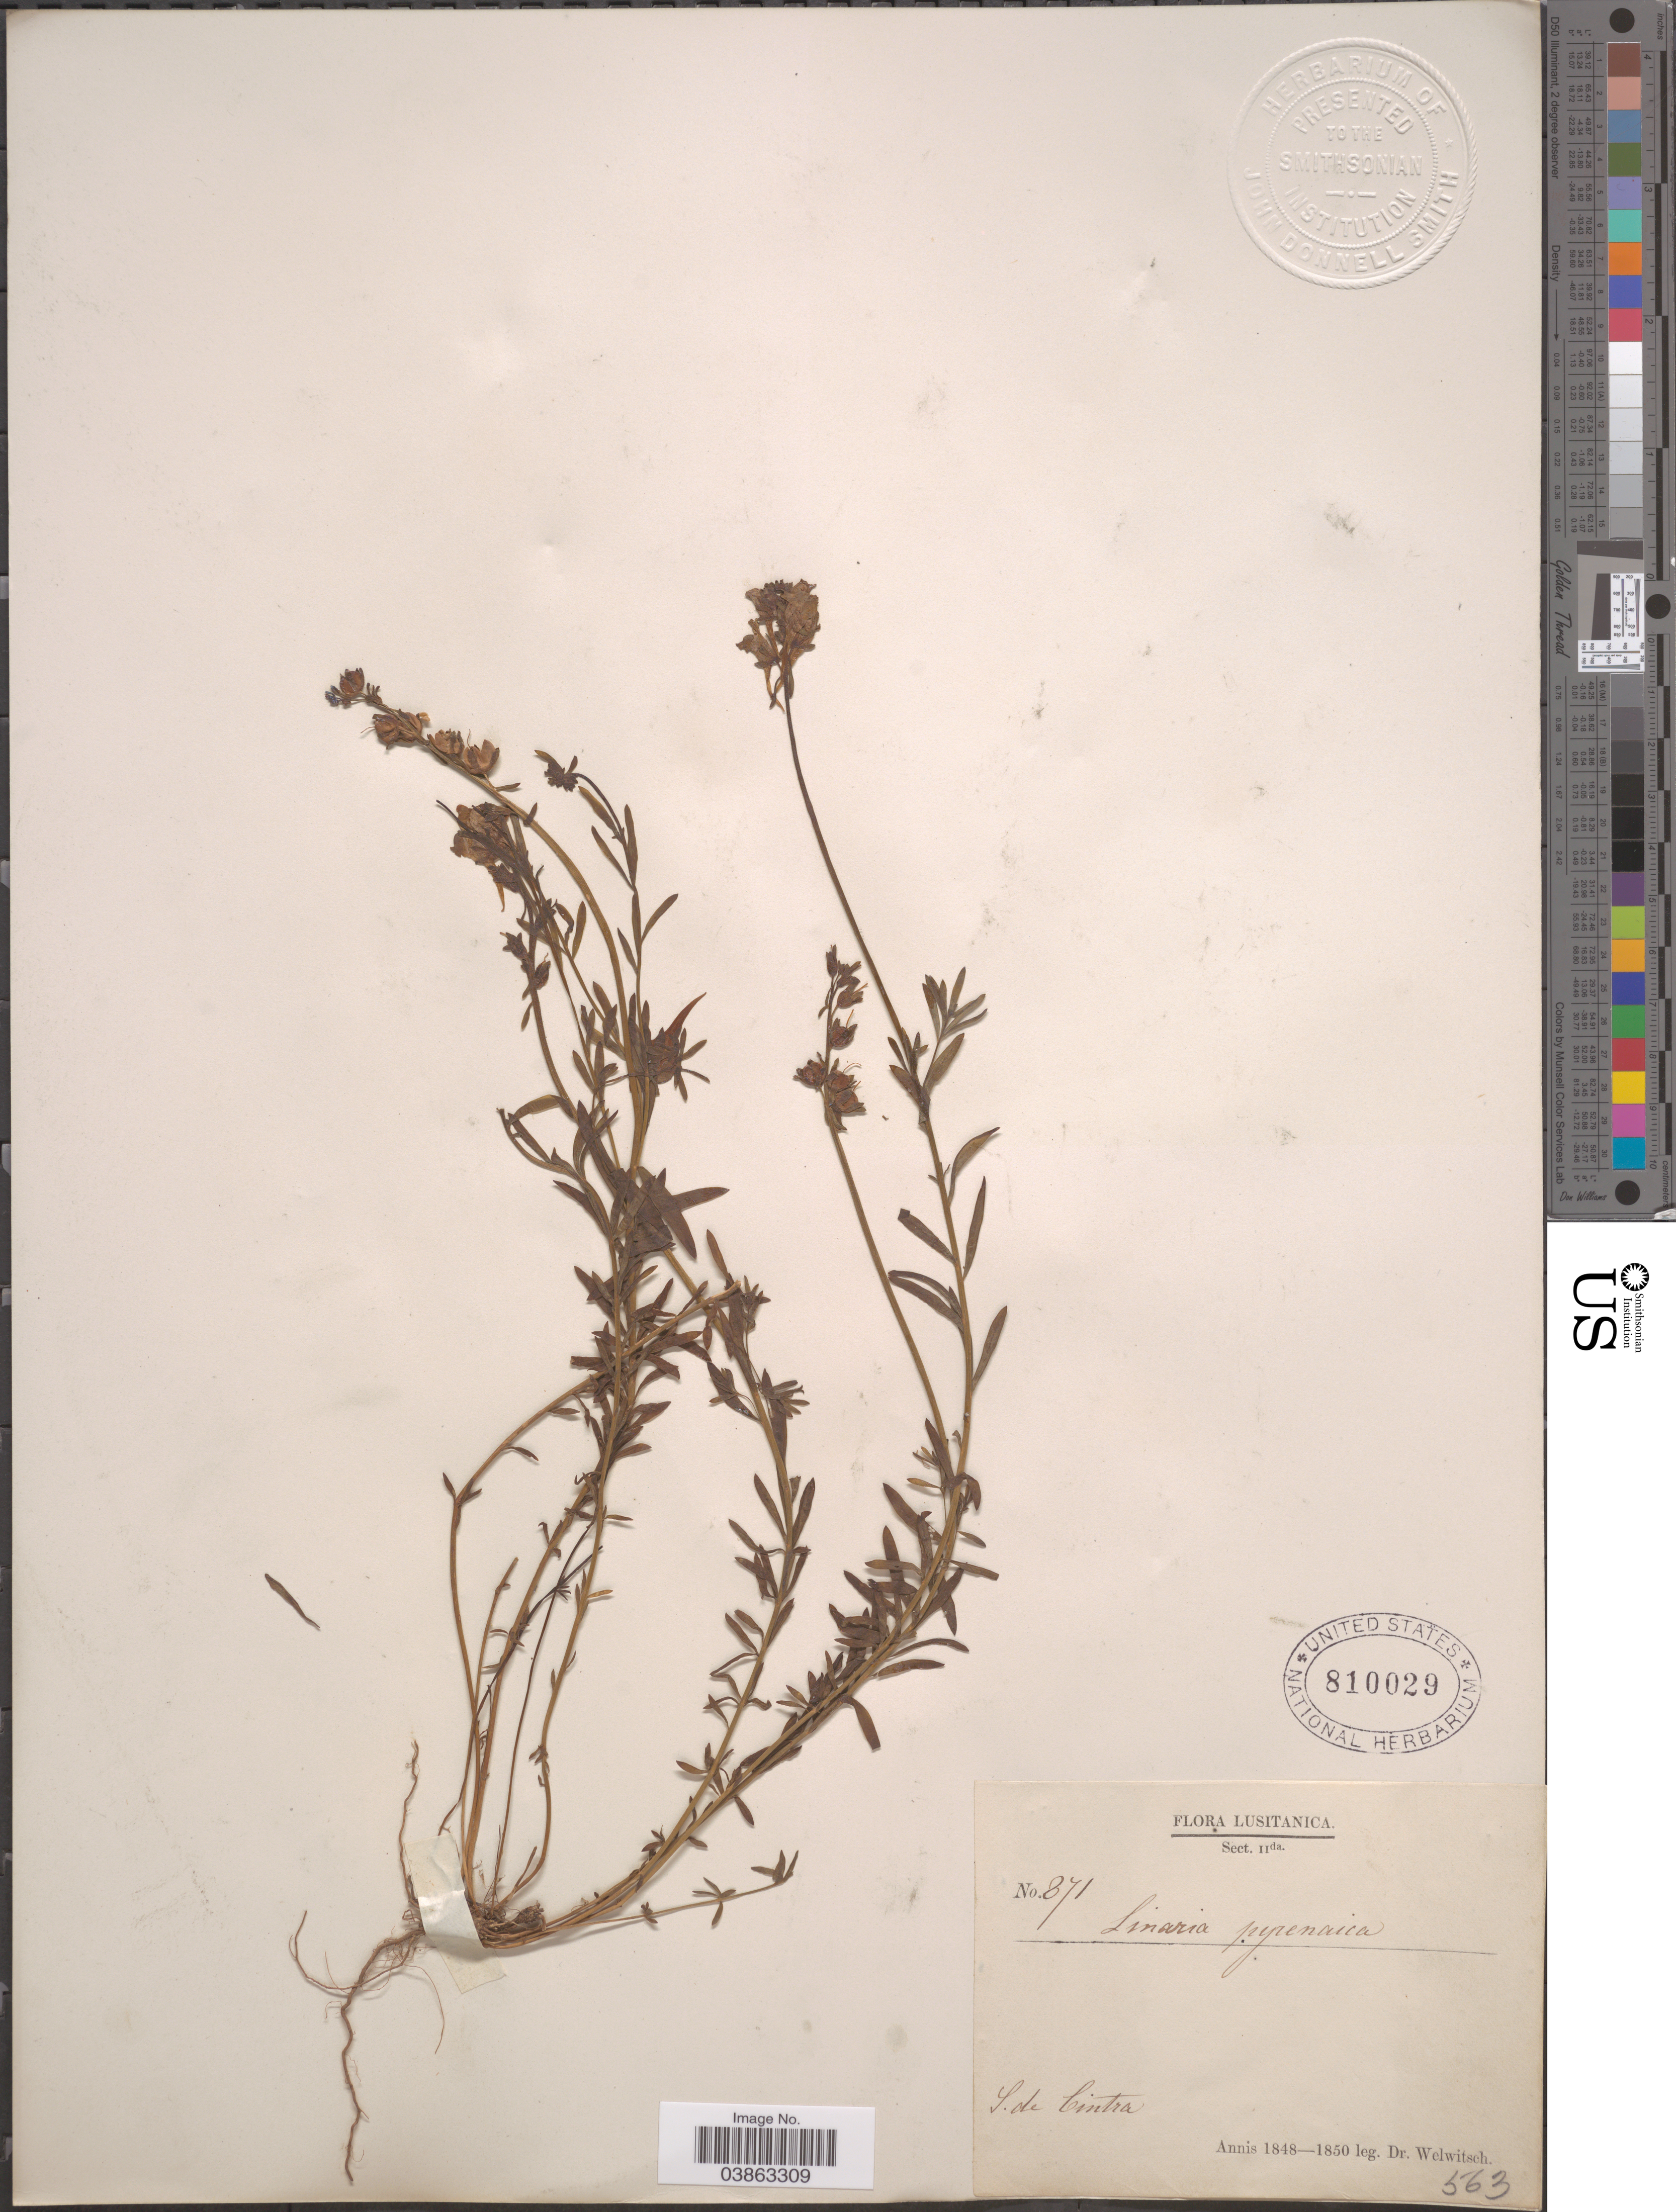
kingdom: Plantae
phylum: Tracheophyta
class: Magnoliopsida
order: Lamiales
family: Plantaginaceae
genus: Linaria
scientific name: Linaria pyrenaica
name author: DC.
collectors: -. Welwitsch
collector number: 871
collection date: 1848/1850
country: Portugal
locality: Lusitanica. S. de Cintra.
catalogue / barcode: US 810029